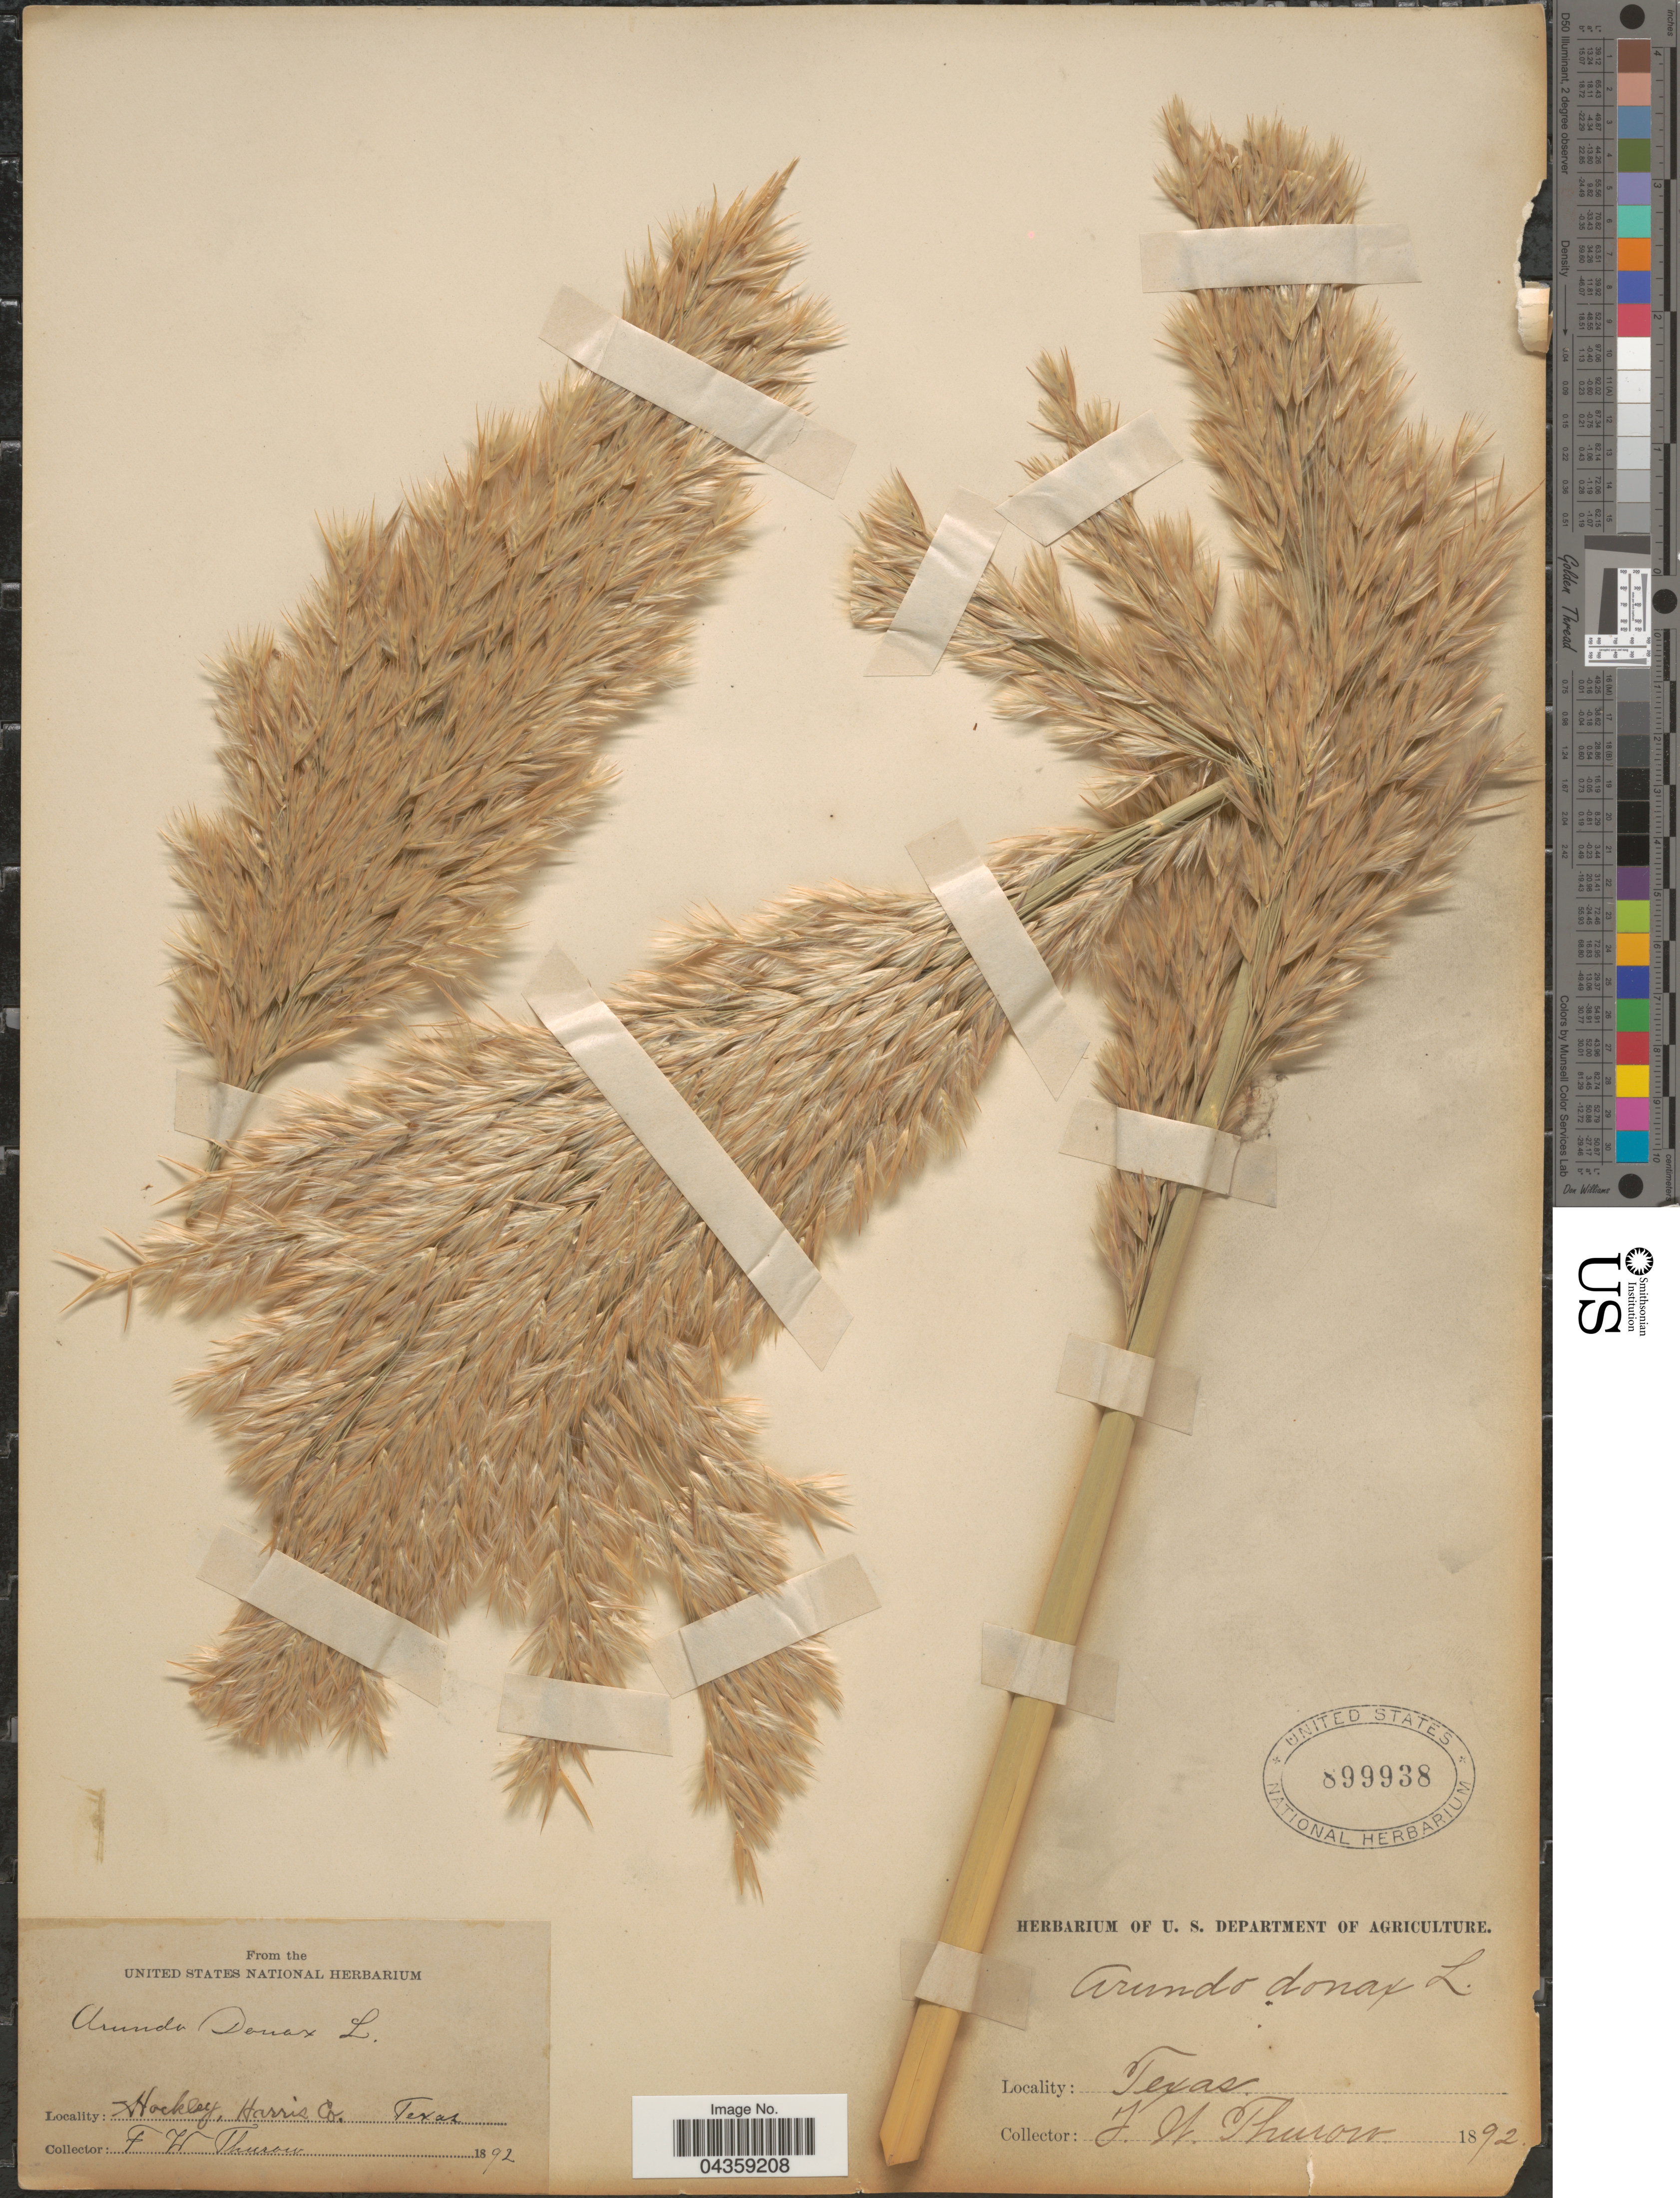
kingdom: Plantae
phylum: Tracheophyta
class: Liliopsida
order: Poales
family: Poaceae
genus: Arundo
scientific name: Arundo donax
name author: L.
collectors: F. Thuron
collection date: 1892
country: United States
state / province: Texas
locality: Hockley, Harris Co.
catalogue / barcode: US 899938